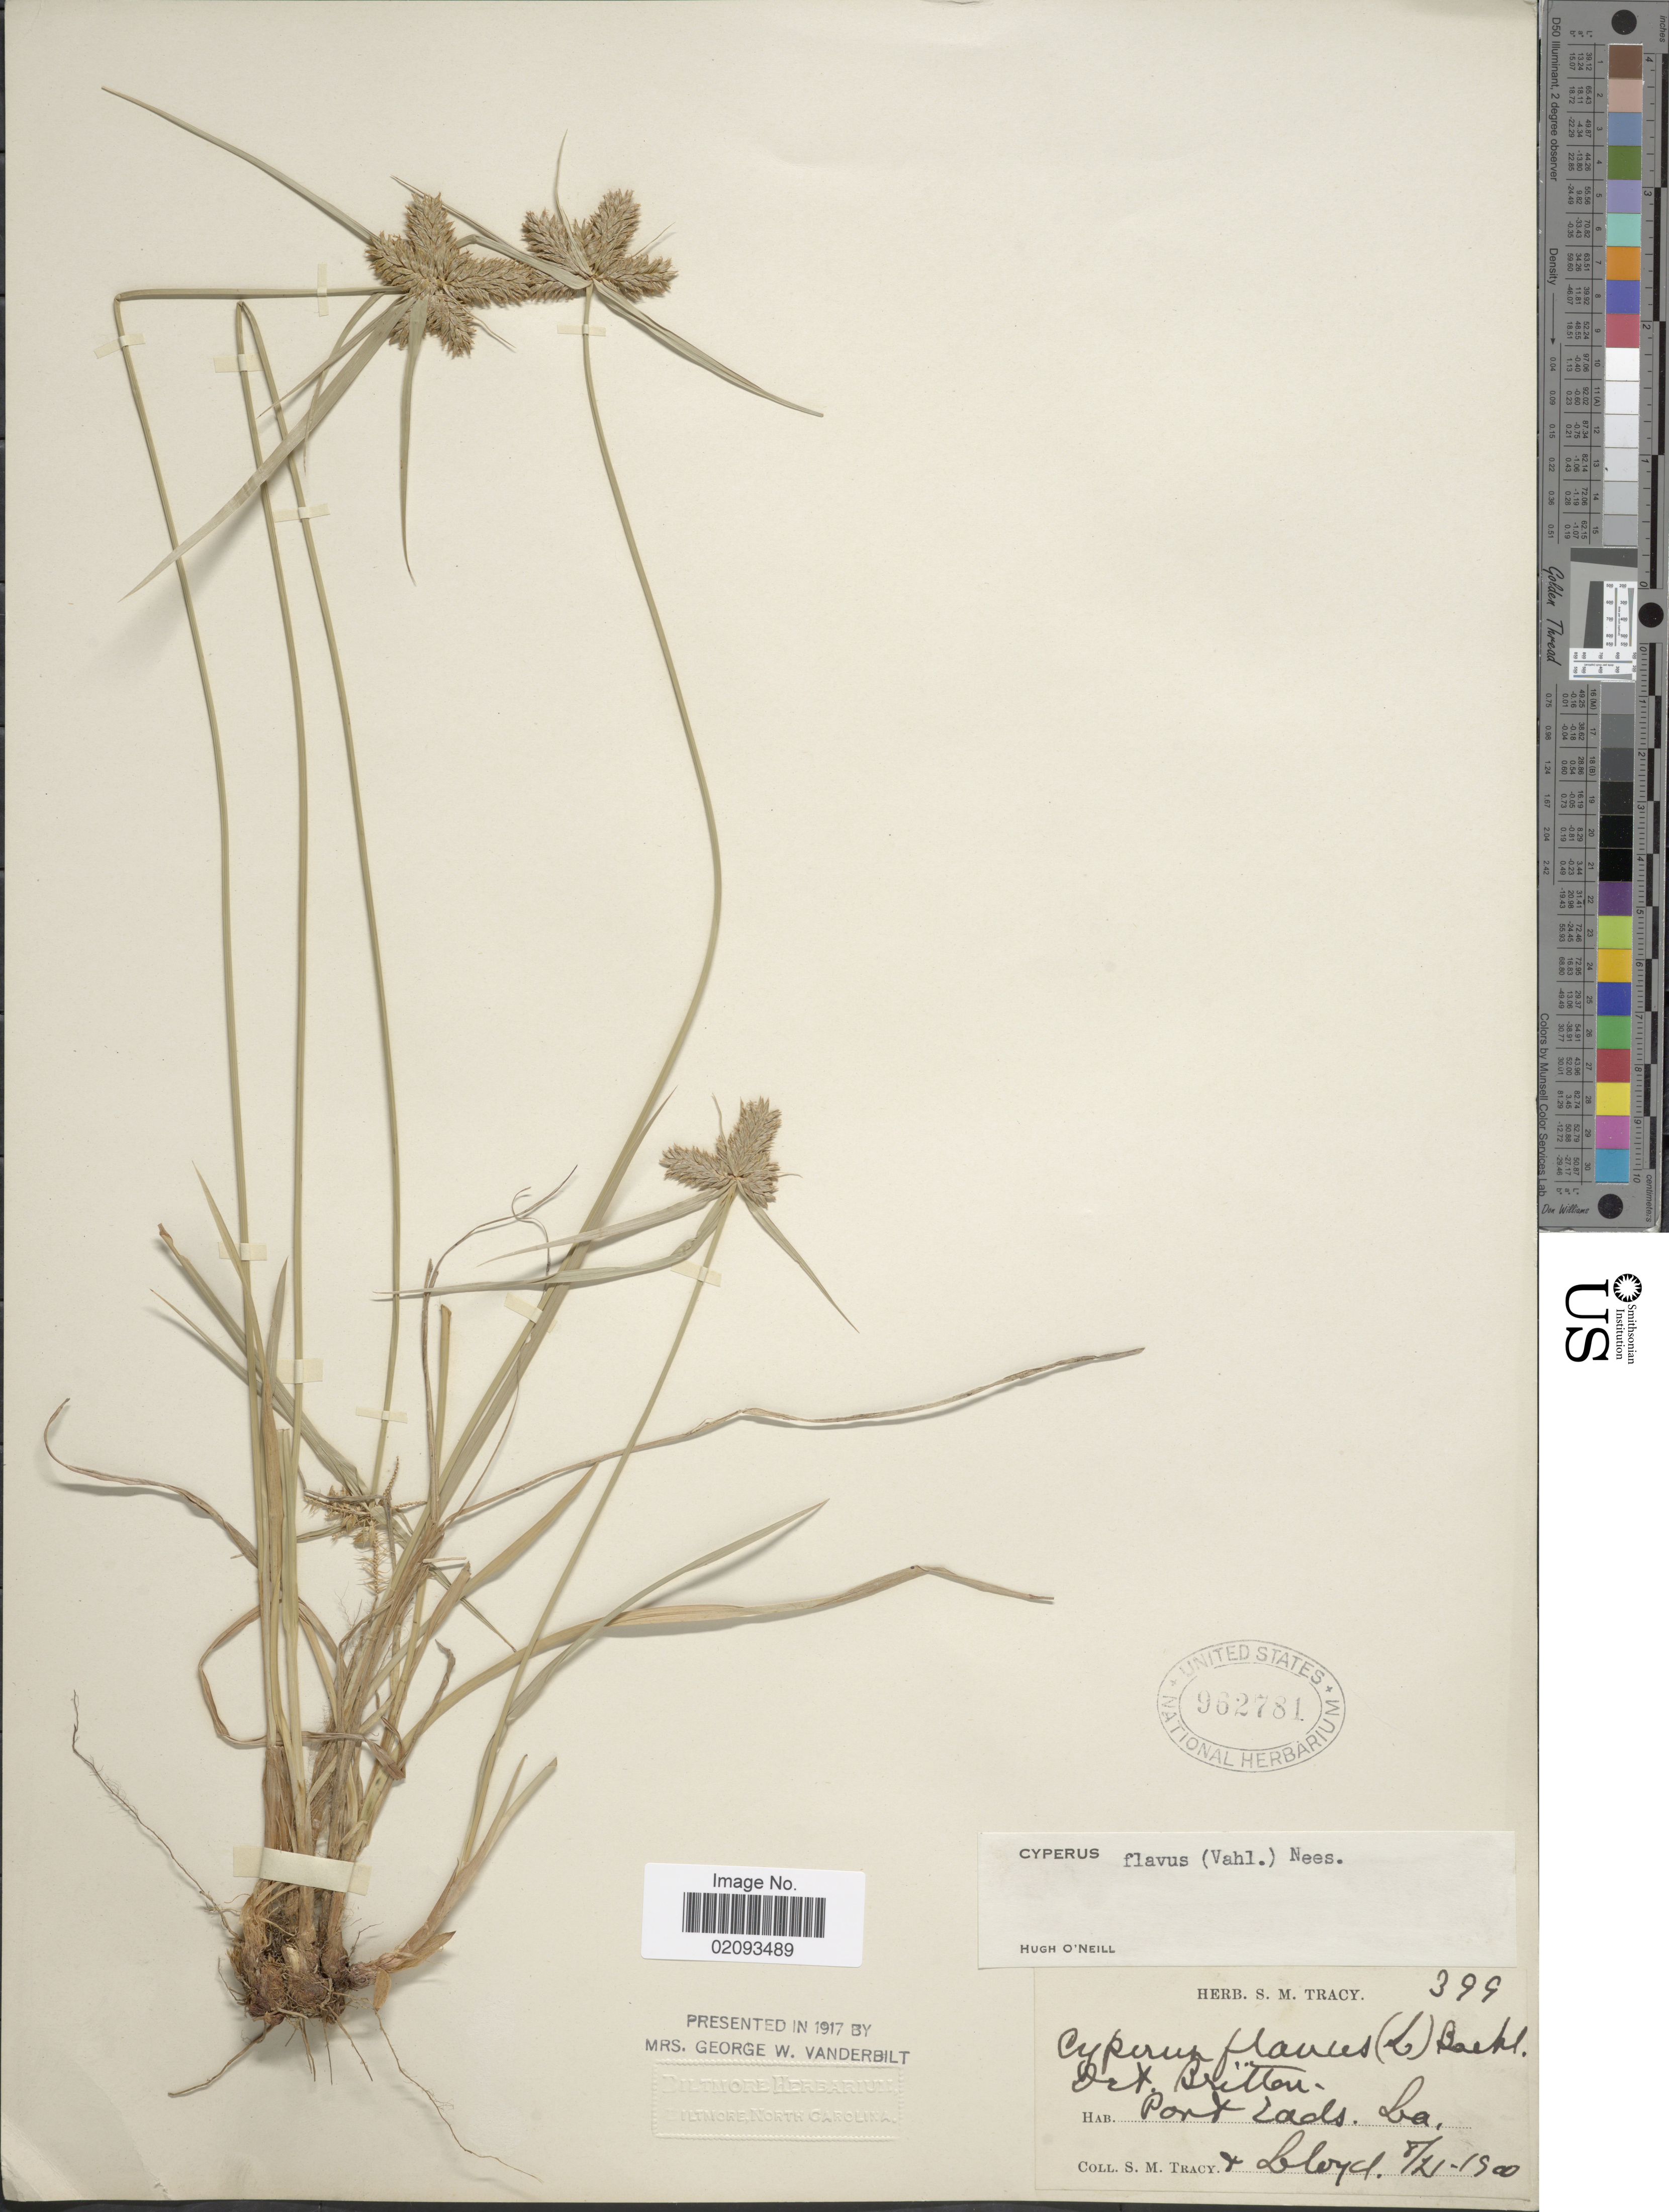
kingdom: Plantae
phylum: Tracheophyta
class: Liliopsida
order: Poales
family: Cyperaceae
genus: Cyperus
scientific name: Cyperus aggregatus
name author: (Willd.) Endl.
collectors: S. M. Tracy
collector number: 399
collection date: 1900-08-21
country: United States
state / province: Louisiana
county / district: Plaquemines Parish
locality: Port Eads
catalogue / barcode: US 962781